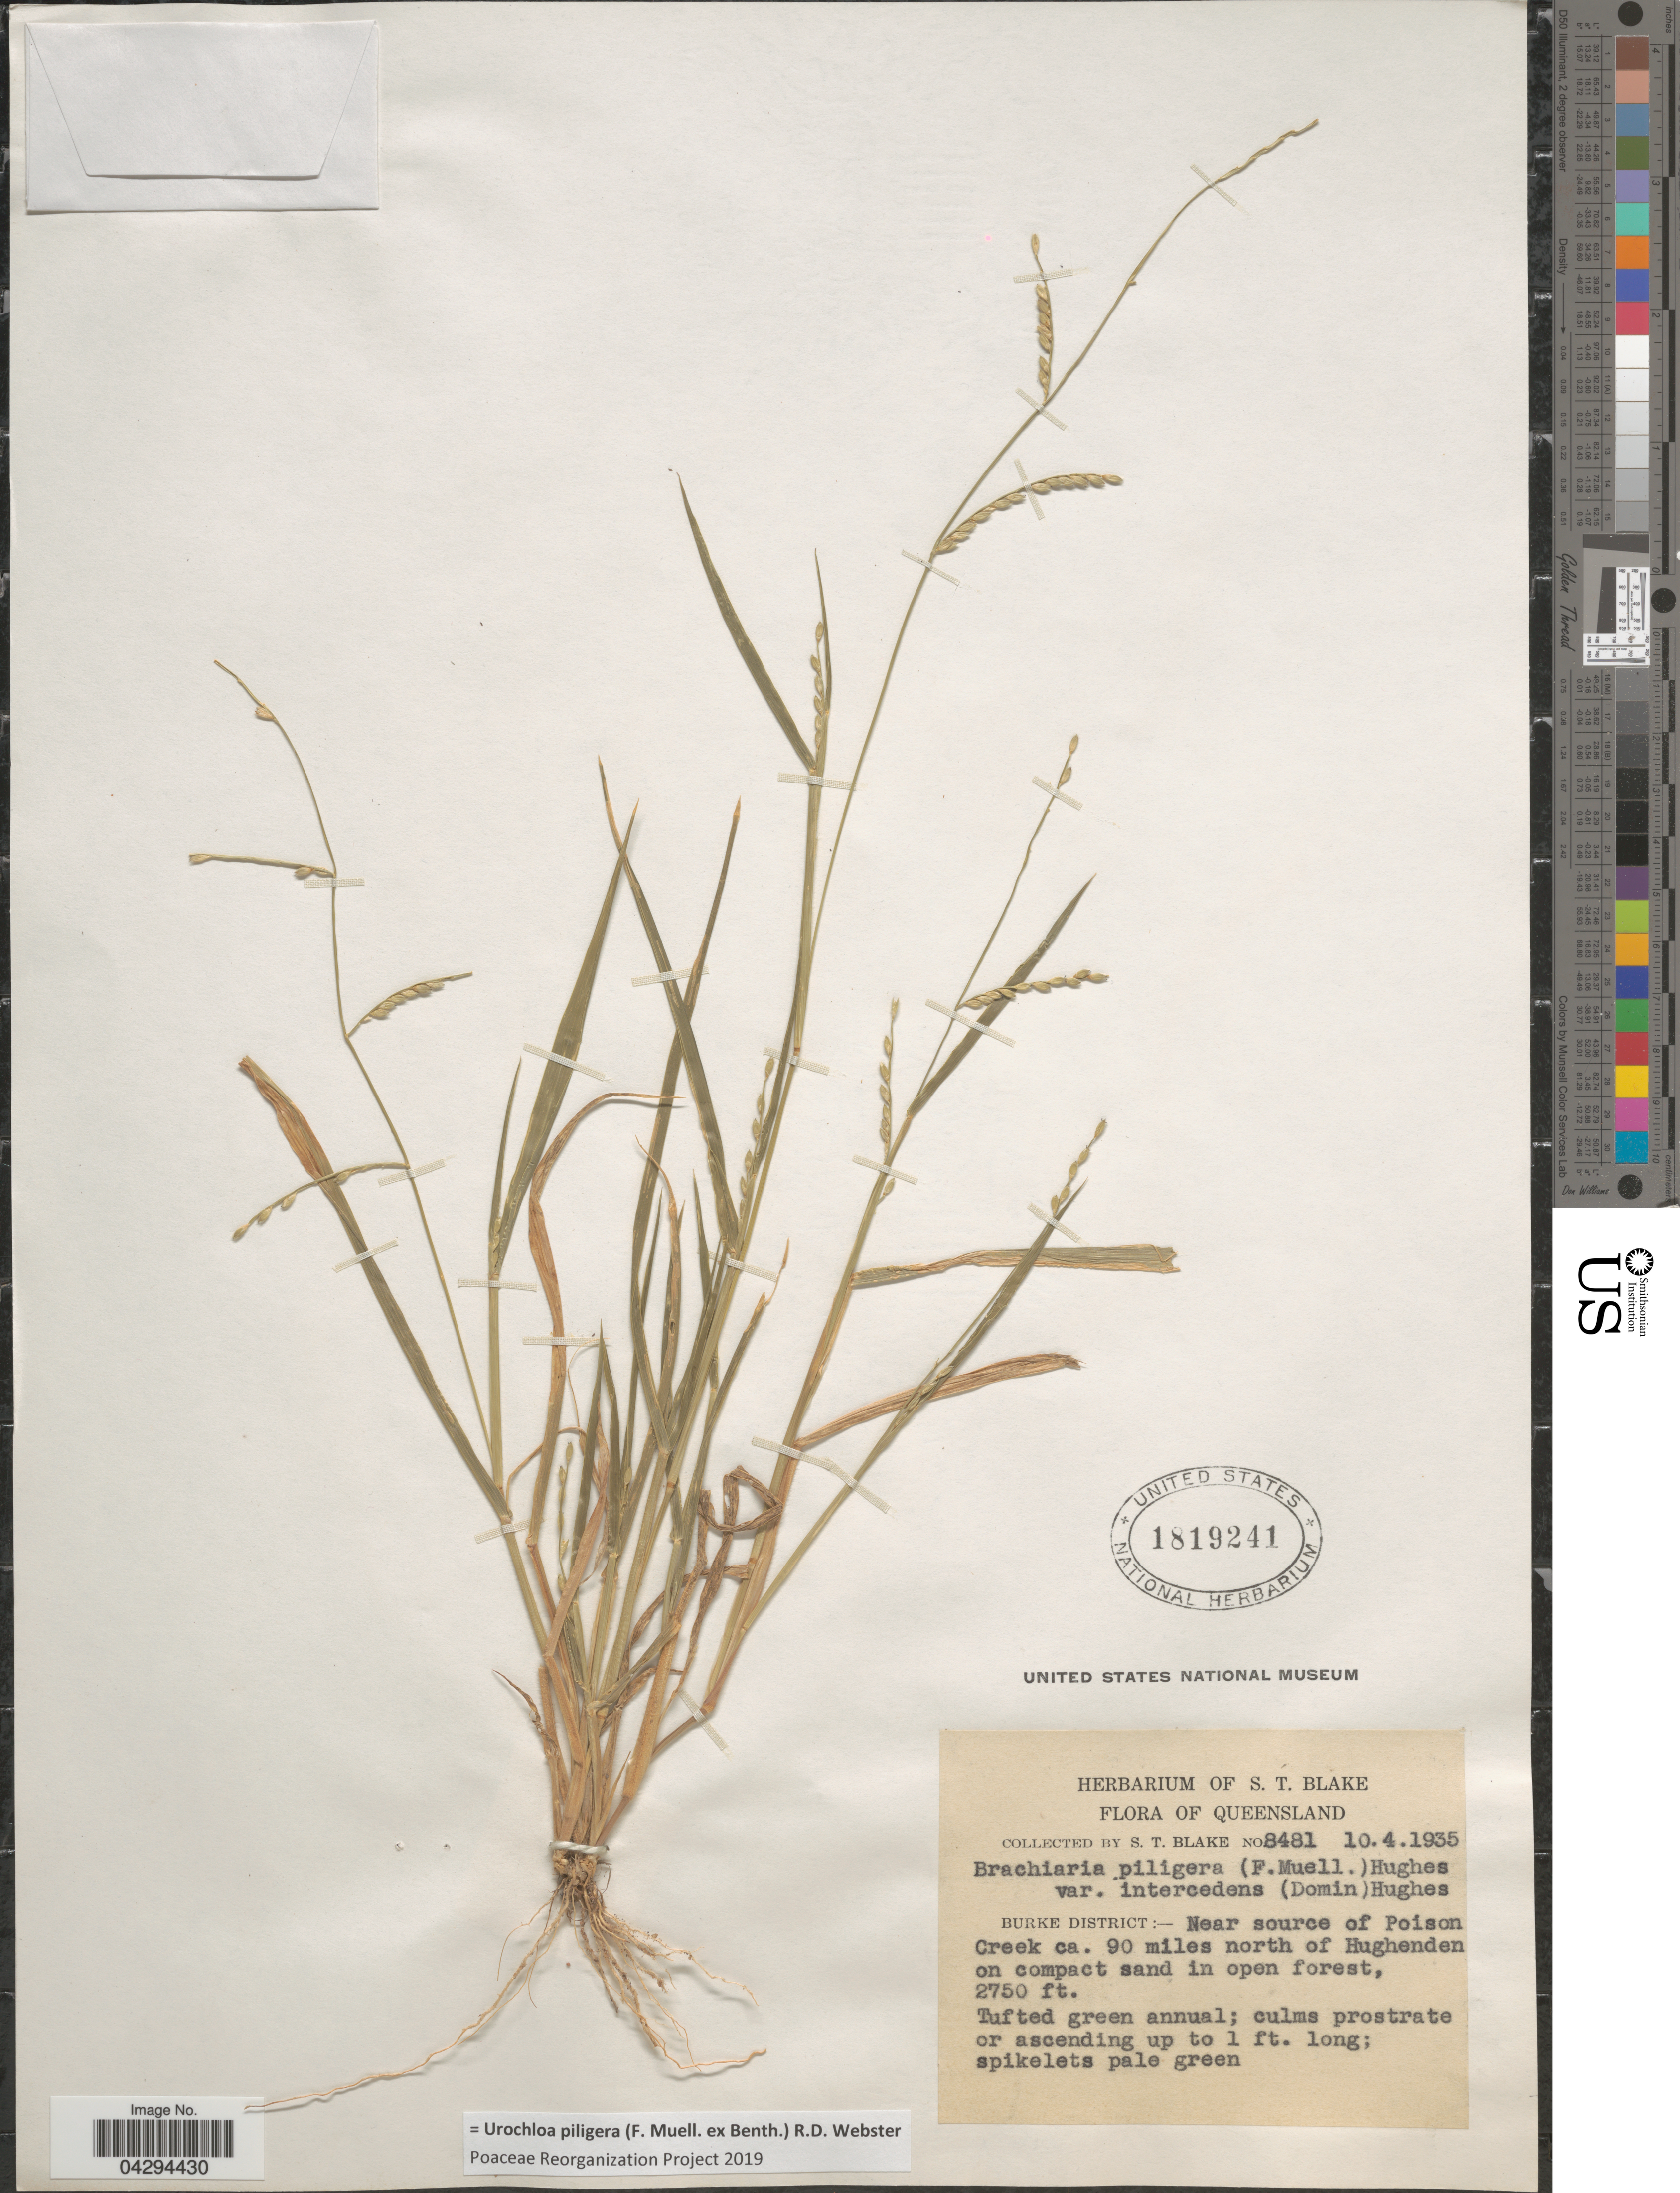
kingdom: Plantae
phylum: Tracheophyta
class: Liliopsida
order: Poales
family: Poaceae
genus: Urochloa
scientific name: Urochloa piligera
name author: (F. Muell. ex Benth.) R.D. Webster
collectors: S. T. Blake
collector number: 8481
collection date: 1935-04-10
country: Australia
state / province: Queensland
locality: Burke District:- Near source of Poison Creek ca. 90 miles north of Hughenden on compact sand in open forest.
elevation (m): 838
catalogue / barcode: US 1819241